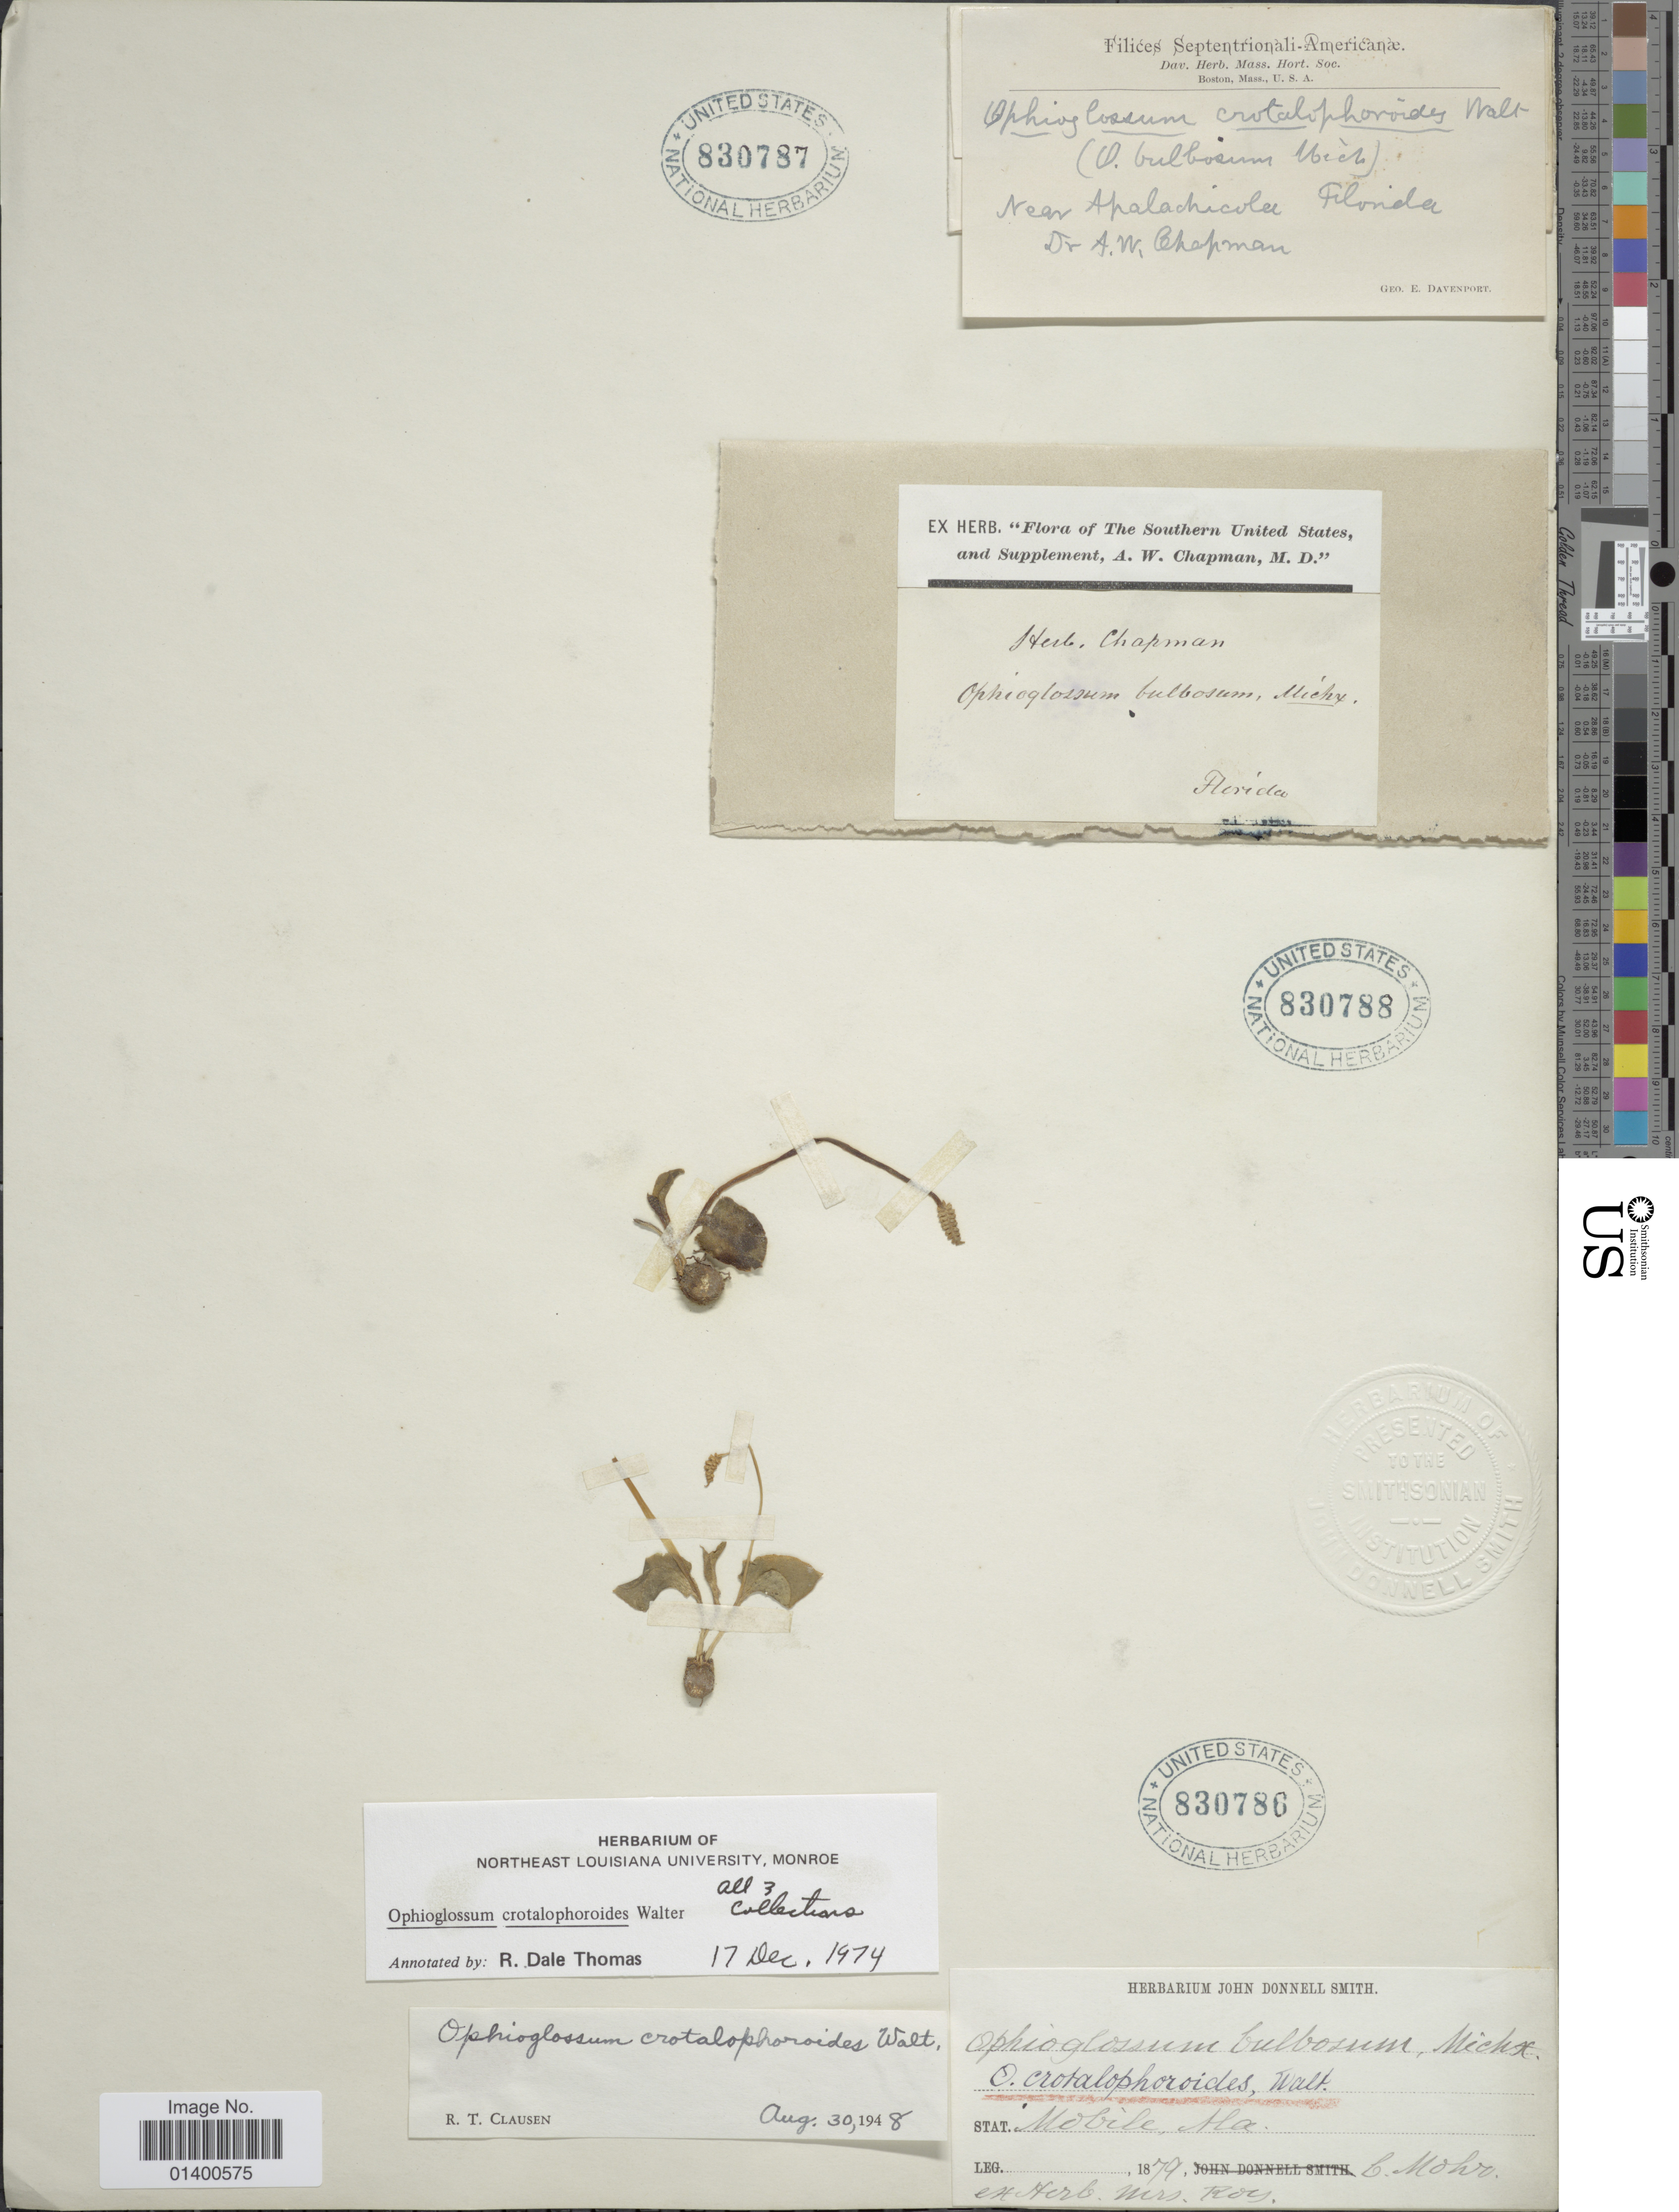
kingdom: Plantae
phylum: Tracheophyta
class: Polypodiopsida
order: Ophioglossales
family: Ophioglossaceae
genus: Ophioglossum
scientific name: Ophioglossum crotalophoroides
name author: Walter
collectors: C. T. Mohr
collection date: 1879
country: United States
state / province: Alabama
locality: Mobile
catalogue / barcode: US 830786